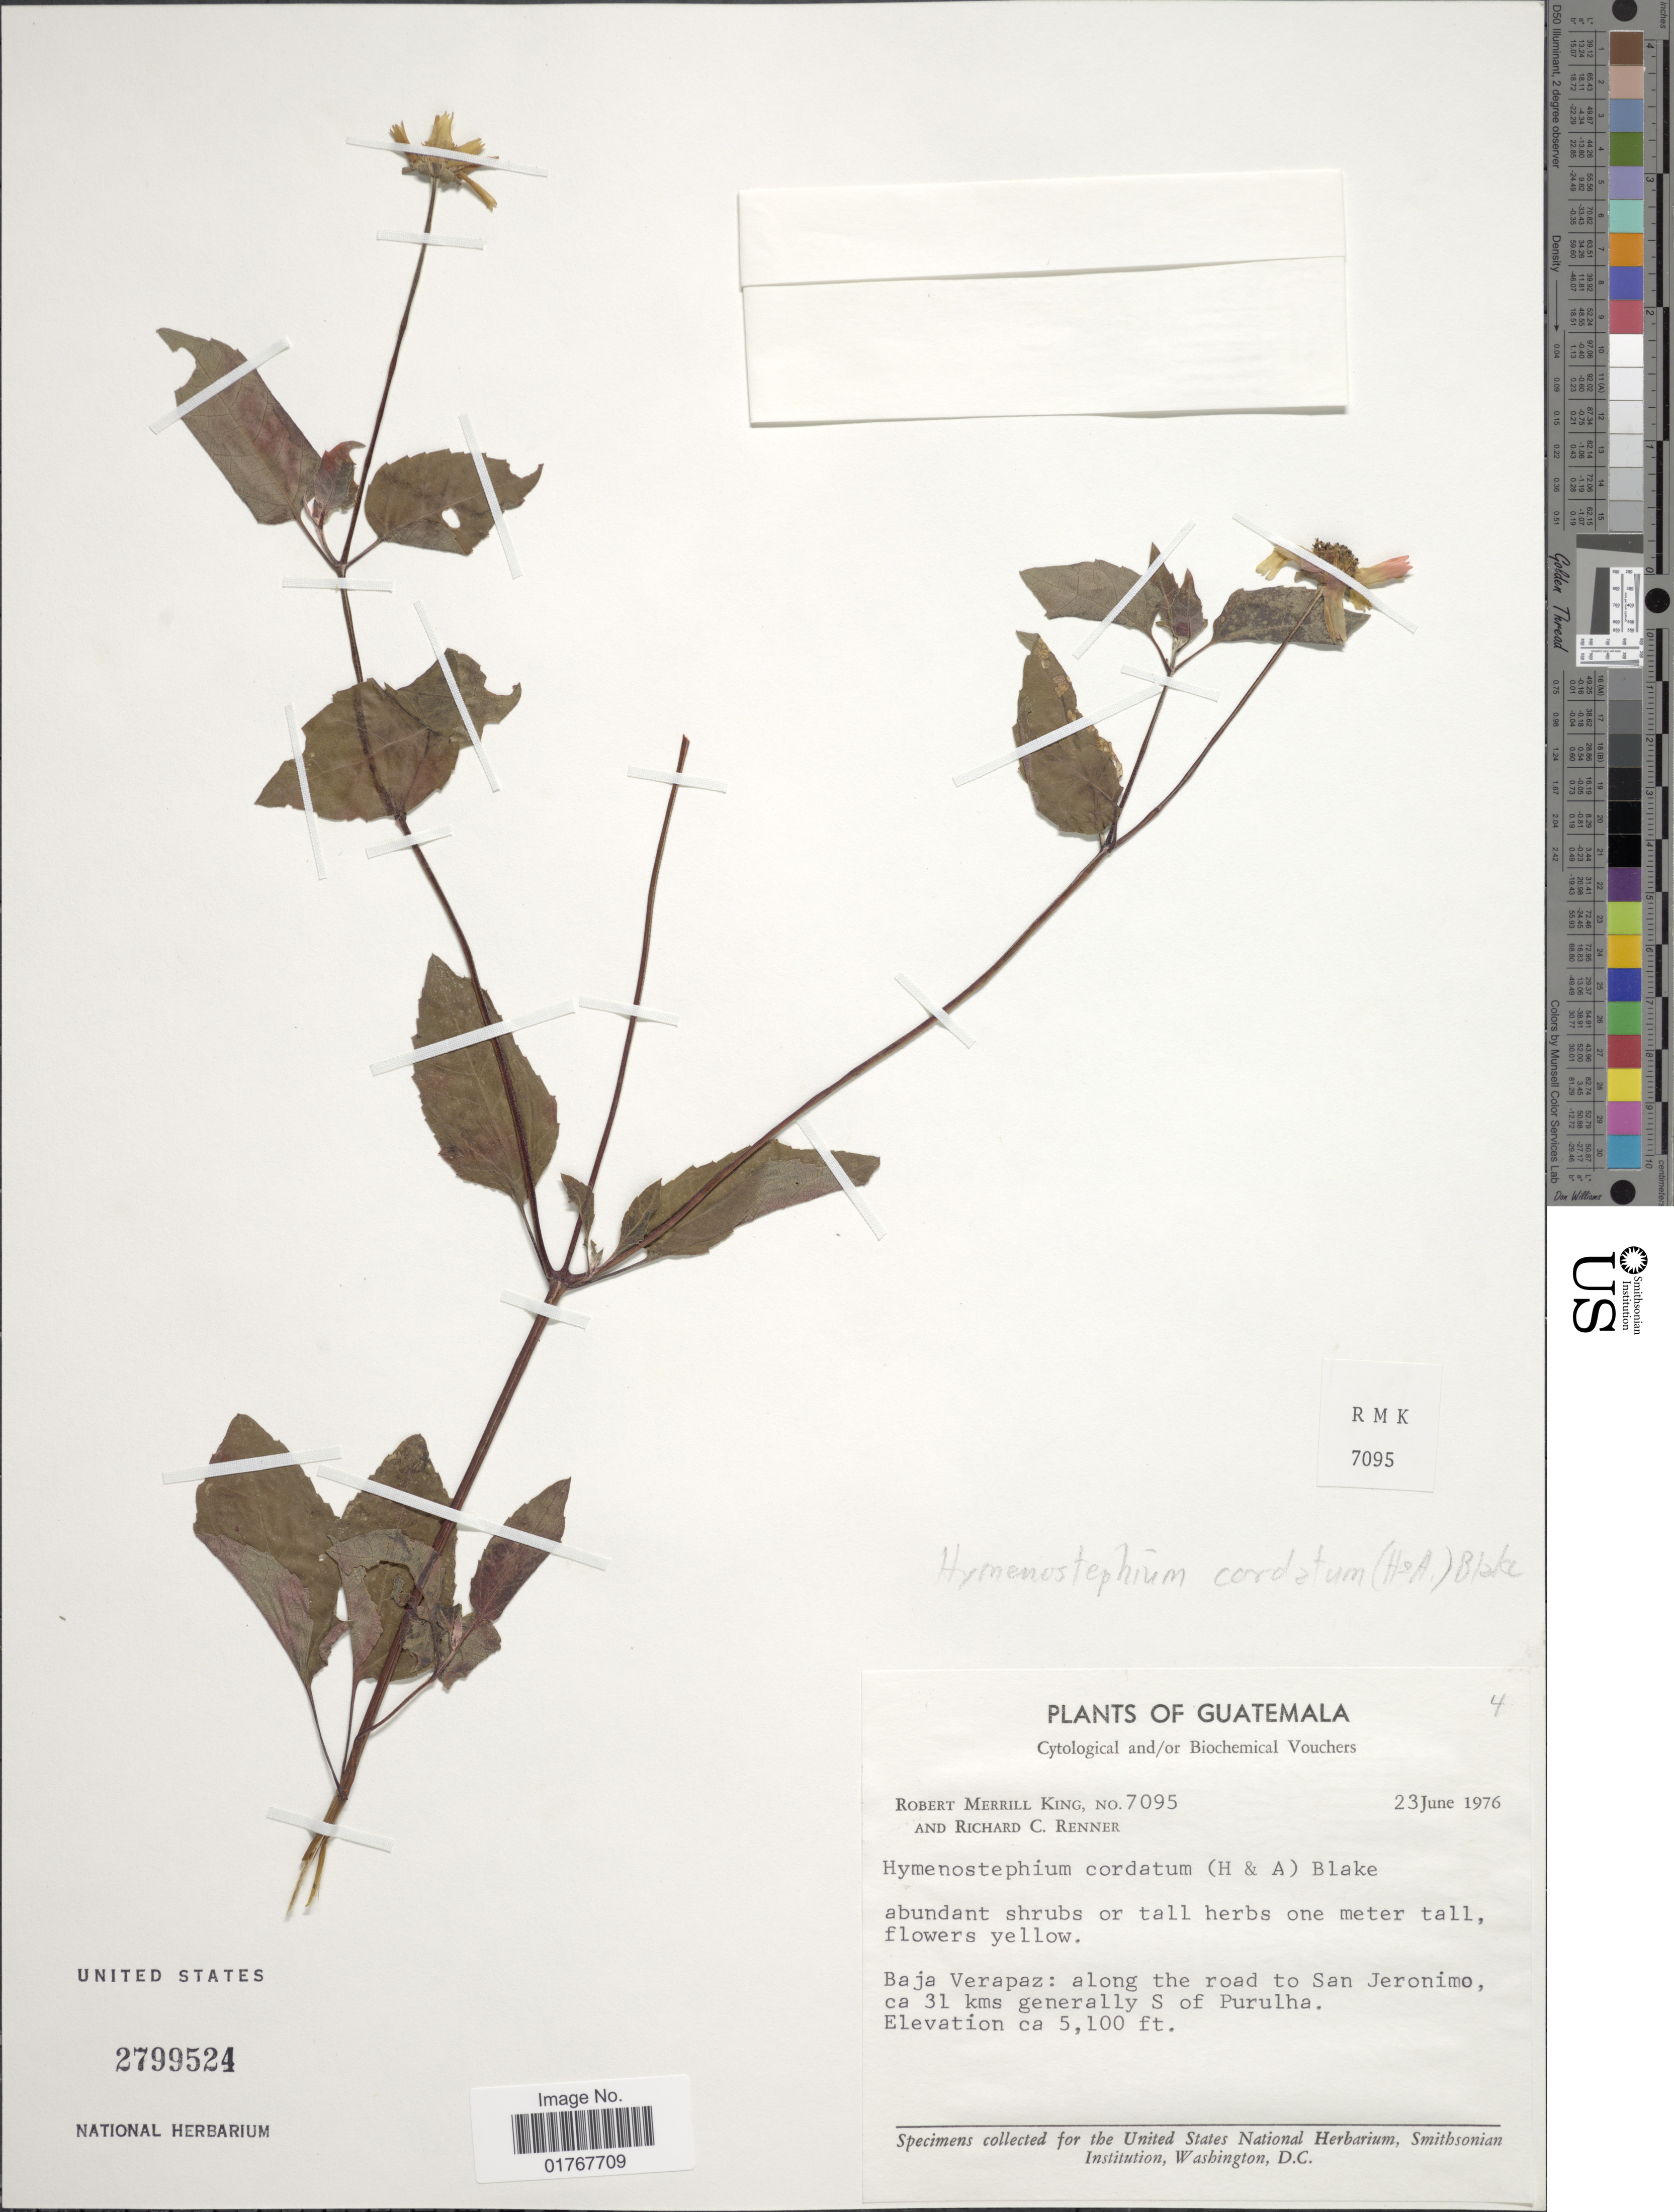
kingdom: Plantae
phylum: Tracheophyta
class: Magnoliopsida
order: Asterales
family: Asteraceae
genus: Viguiera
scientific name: Viguiera cordata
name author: (Hook. & Arn.) D'Arcy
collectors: R. M. King & R. C. Renner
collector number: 7095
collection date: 1976-06-23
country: Guatemala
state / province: Baja Verapaz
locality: Along the road to San Jeronimo, ca 31 kms generally S of Purulha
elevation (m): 1554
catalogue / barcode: US 2799524